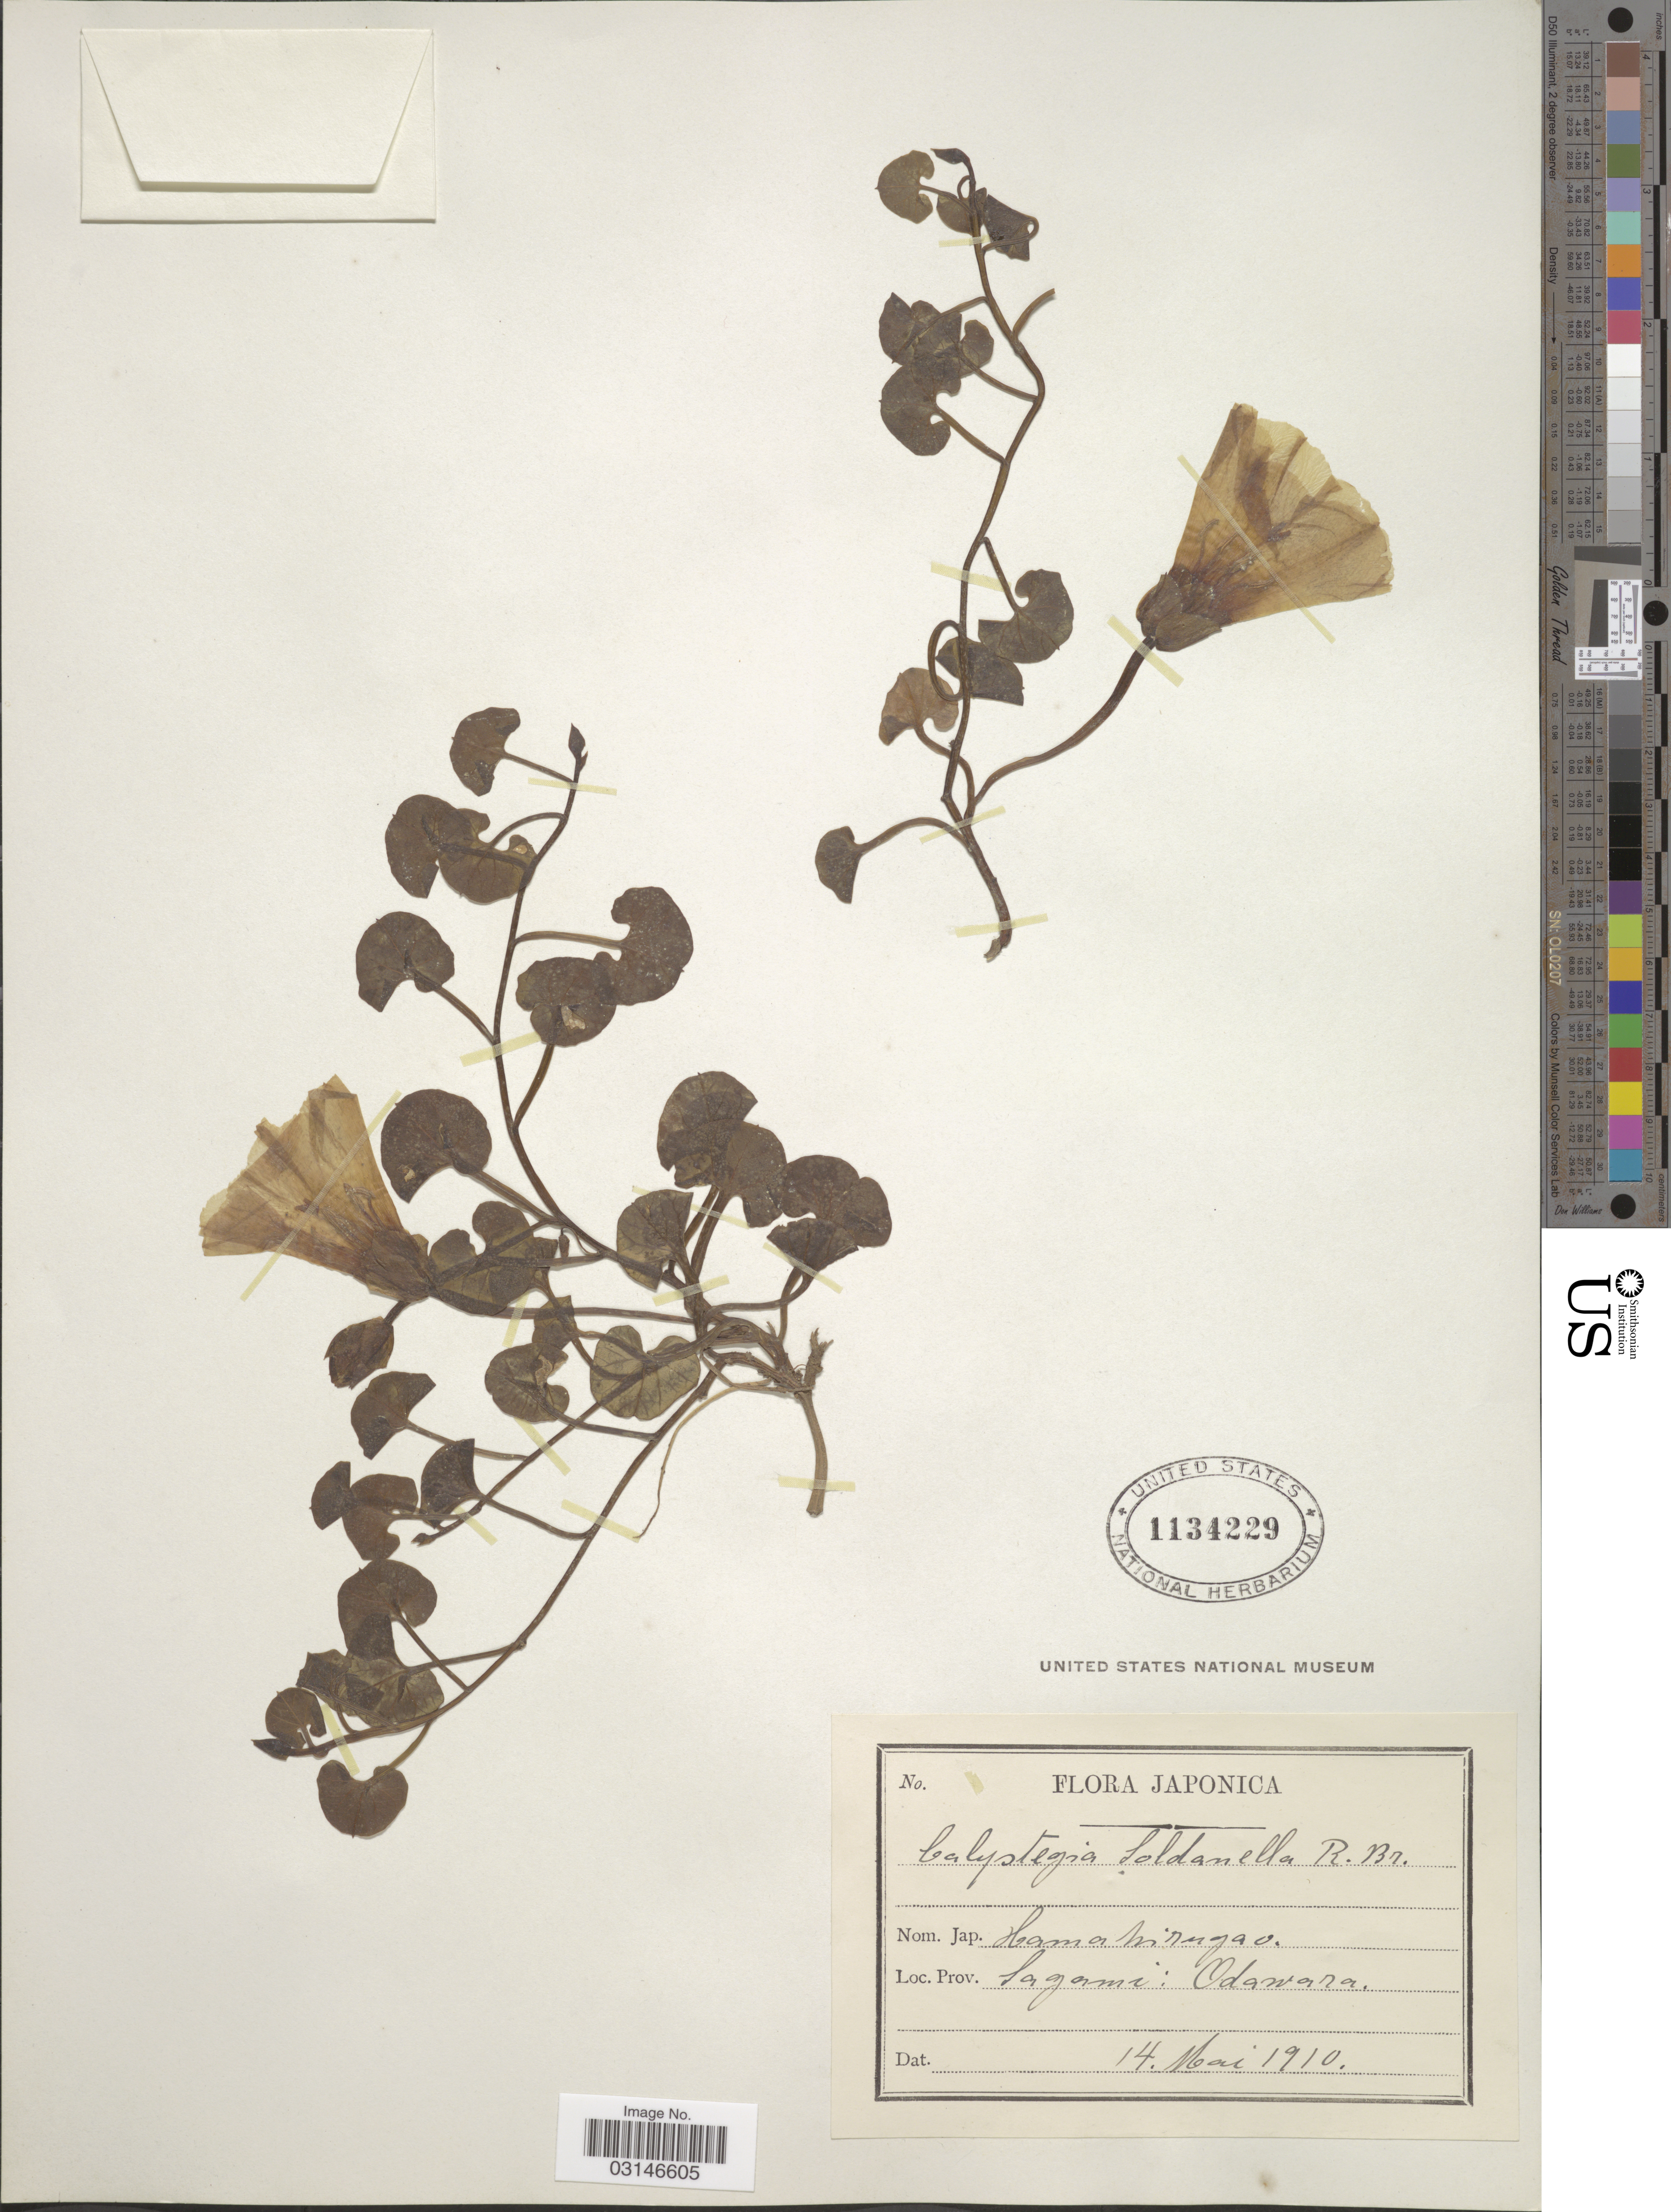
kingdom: Plantae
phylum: Tracheophyta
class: Magnoliopsida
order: Solanales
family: Convolvulaceae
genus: Calystegia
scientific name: Calystegia soldanella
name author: (L.) R. Br.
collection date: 1910-05-14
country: Japan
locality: Japonica. Prov. Sagami: Odawara.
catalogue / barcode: US 1134229